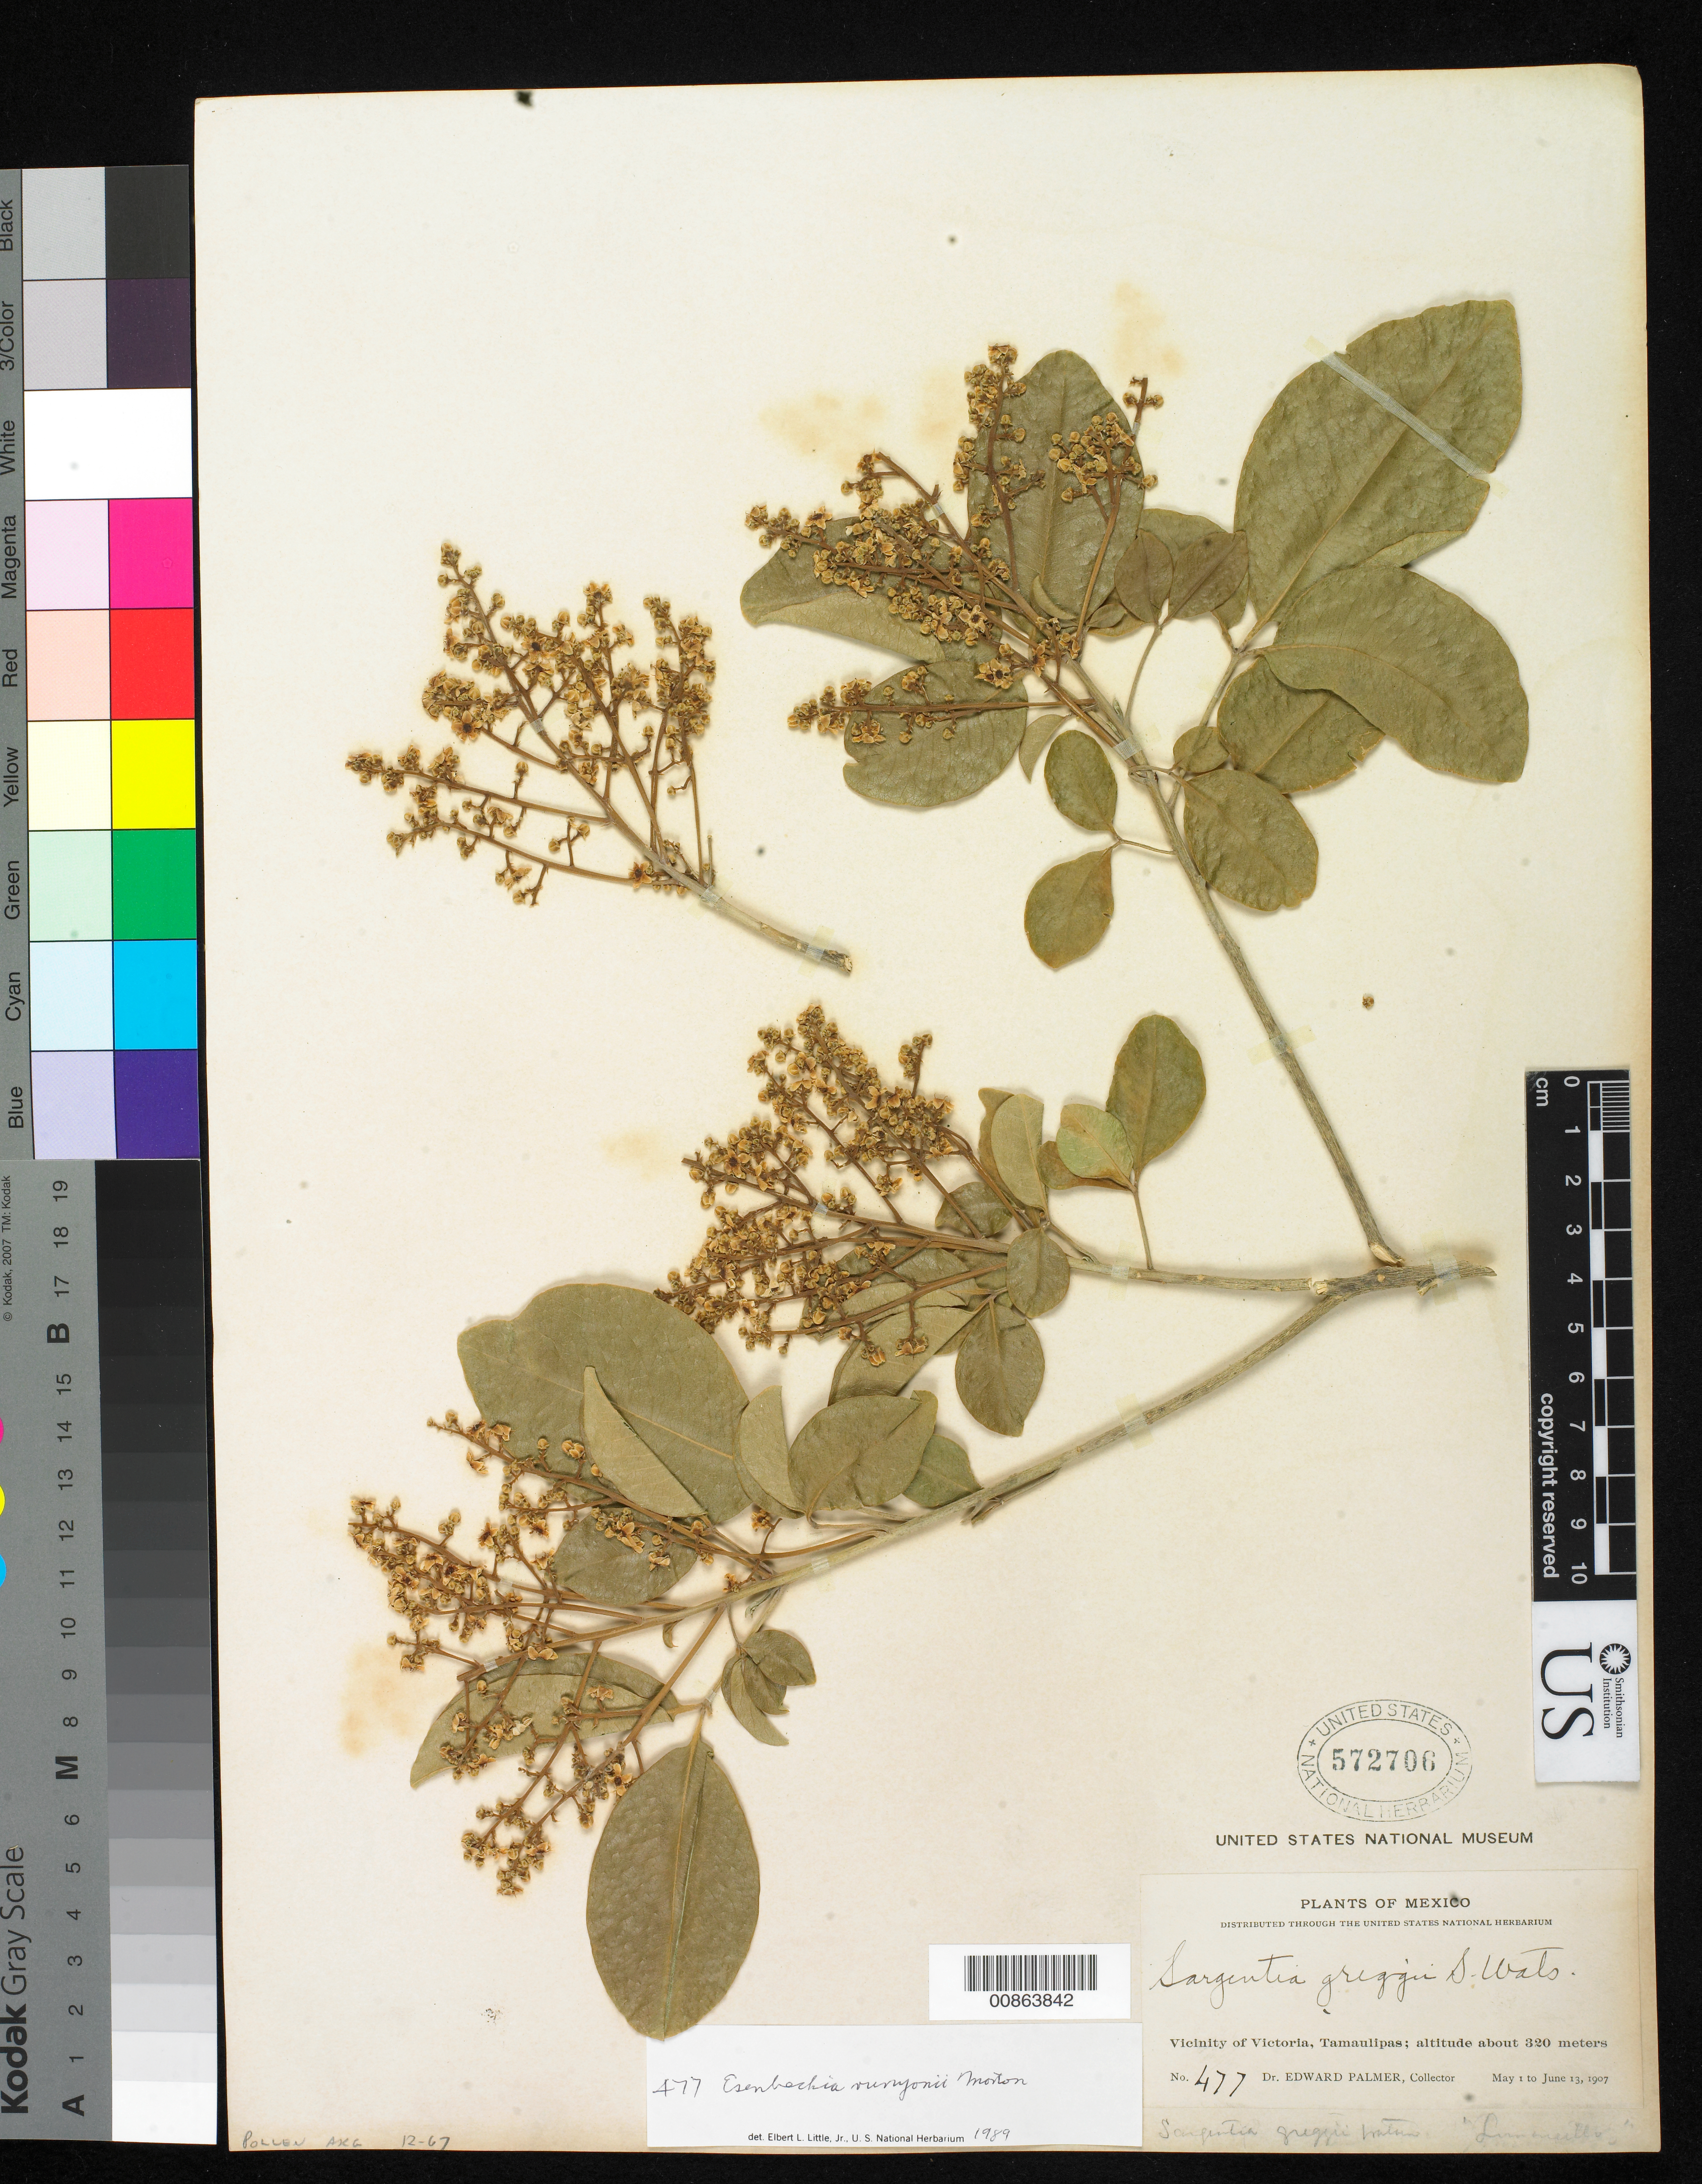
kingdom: Plantae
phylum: Tracheophyta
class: Magnoliopsida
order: Sapindales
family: Rutaceae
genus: Esenbeckia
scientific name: Esenbeckia runyonii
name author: C.V. Morton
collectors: E. Palmer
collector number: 477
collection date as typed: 01 May 1907 to 13 Jun 1907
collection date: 1907-05-01/1907-06-13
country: Mexico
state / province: Tamaulipas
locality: Vicinity of Victoria.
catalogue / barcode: US 572706